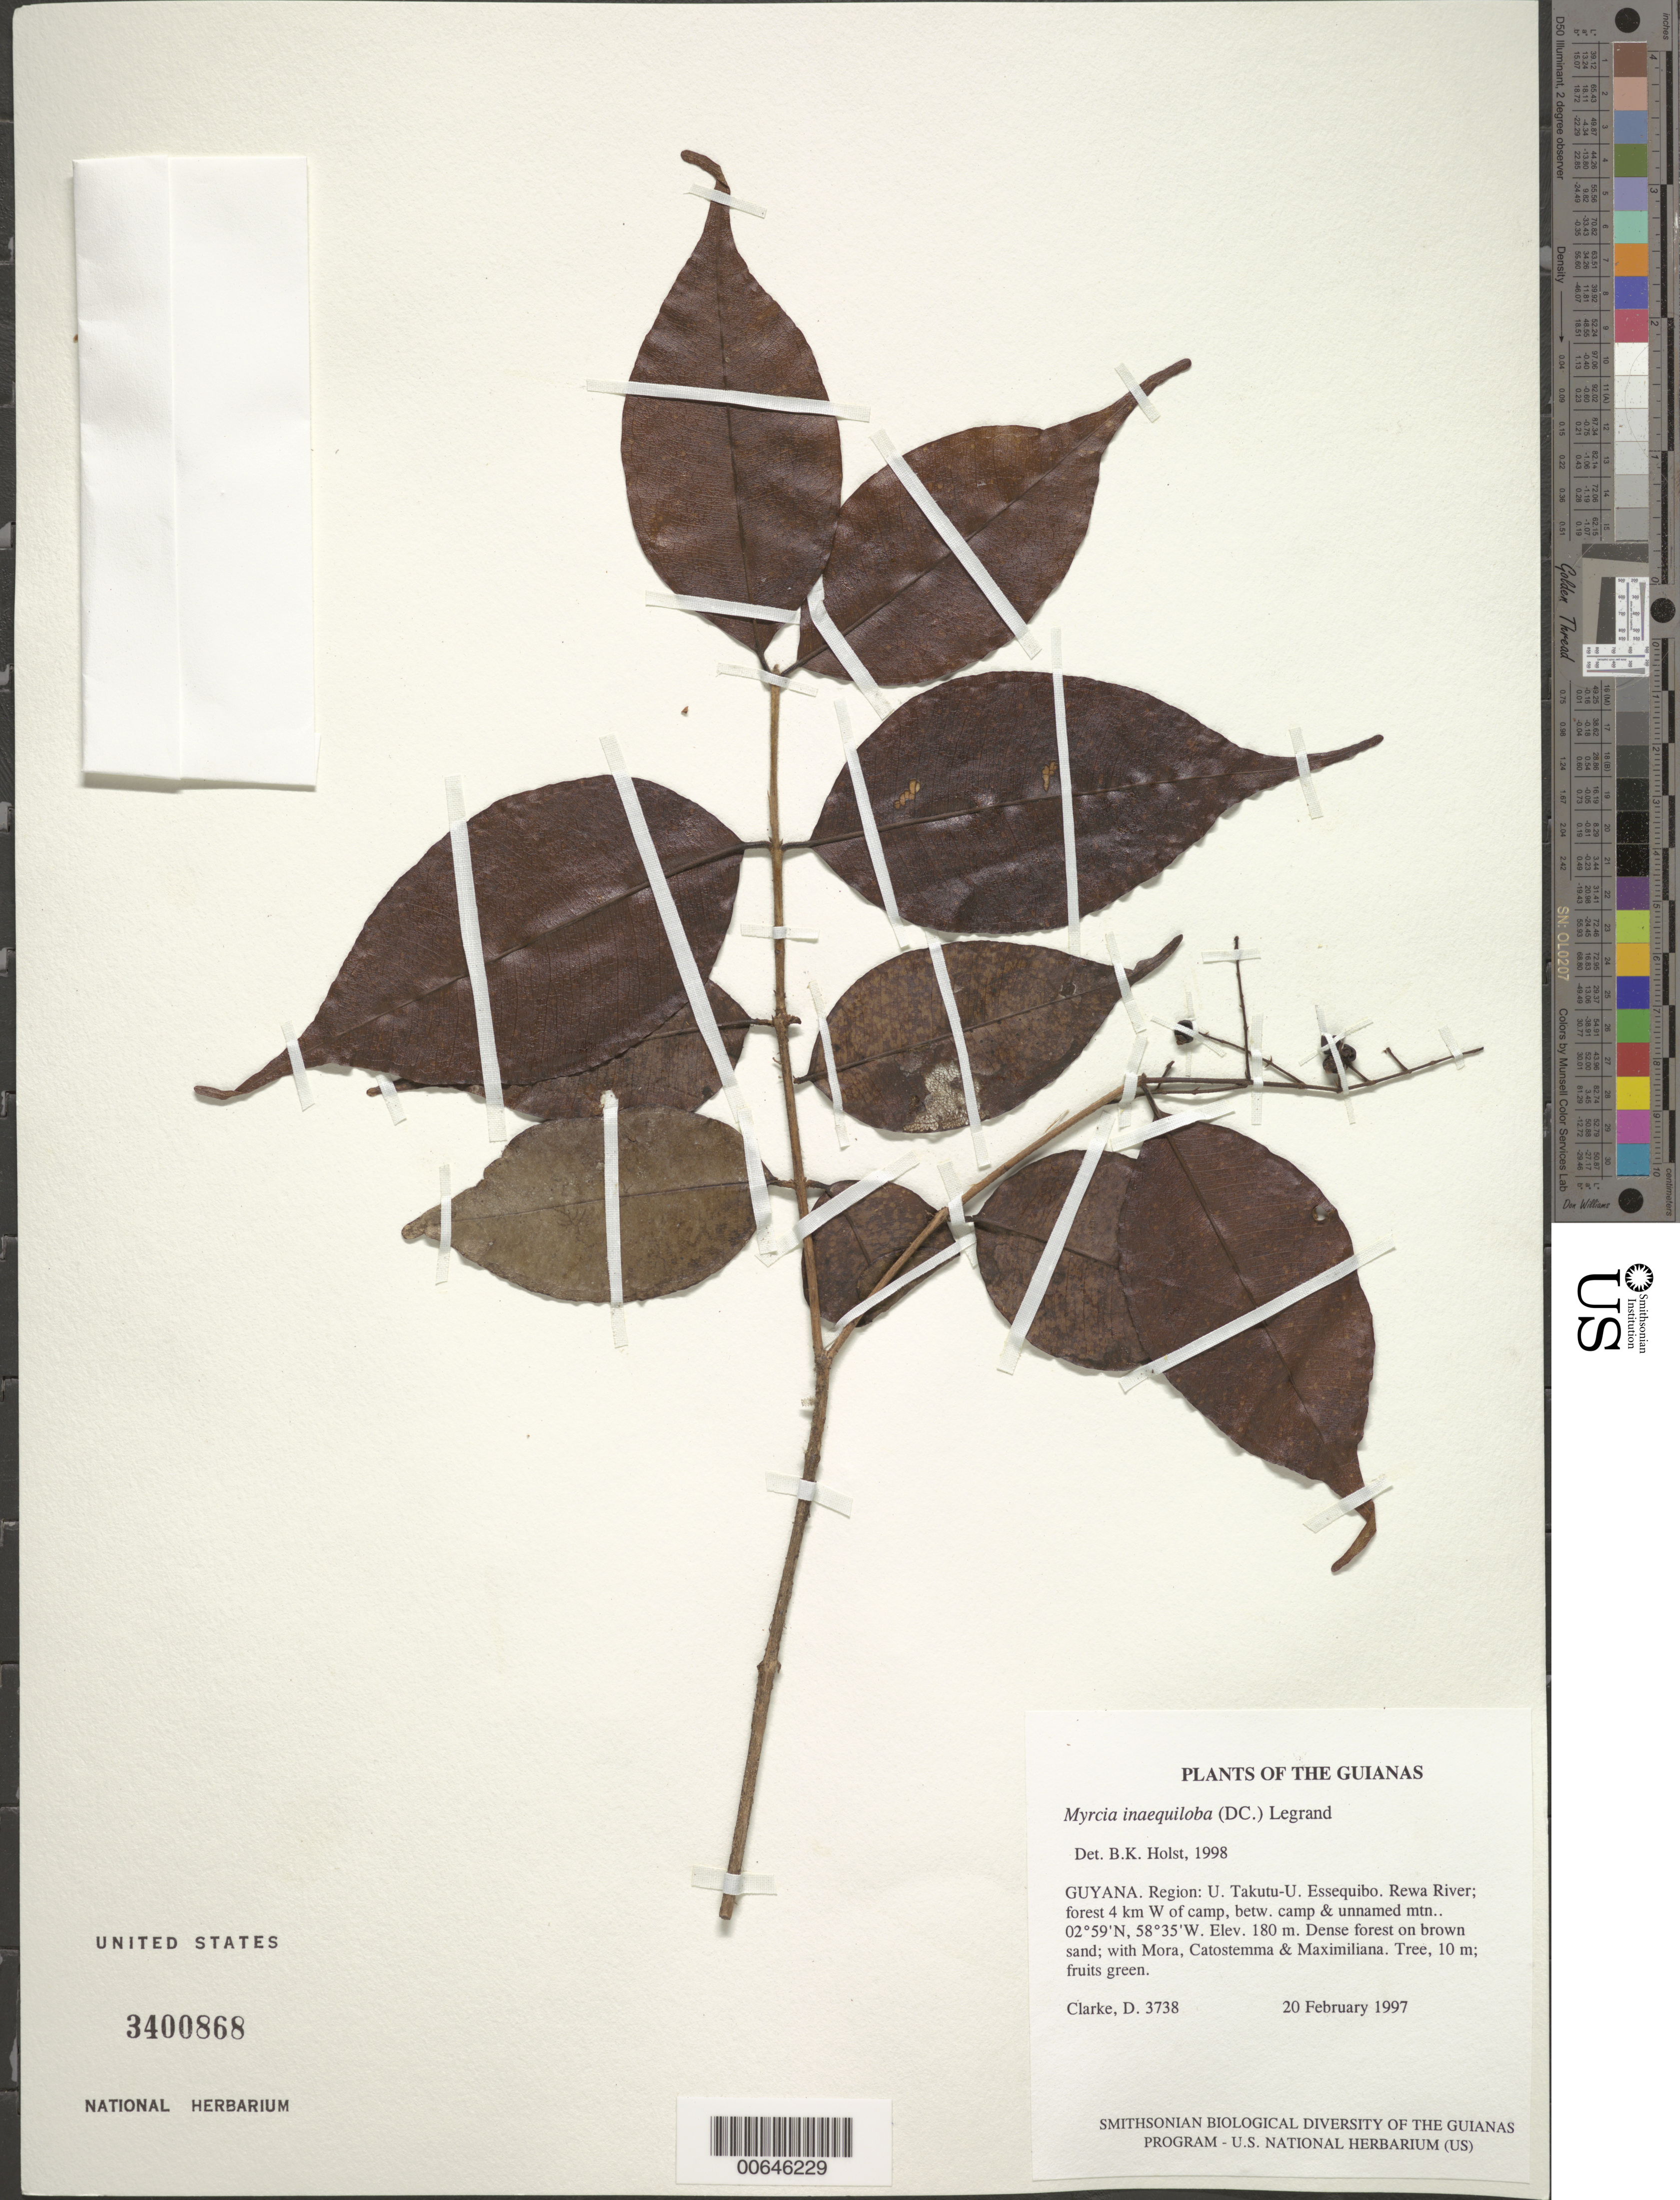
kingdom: Plantae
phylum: Tracheophyta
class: Magnoliopsida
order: Myrtales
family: Myrtaceae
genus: Myrcia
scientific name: Myrcia inaequiloba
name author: (DC.) D. Legrand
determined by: Holst, Bruce K.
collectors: H. D. Clarke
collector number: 3738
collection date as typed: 20 February 1997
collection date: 1997-02-20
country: Guyana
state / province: U. Takutu-U. Essequibo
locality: Rewa River; summit of unnamed mtn., 5.6 km W of camp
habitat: Scrub forest on granite, with Clusia, Erythroxylum & Mimosa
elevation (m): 180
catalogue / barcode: US 3400868